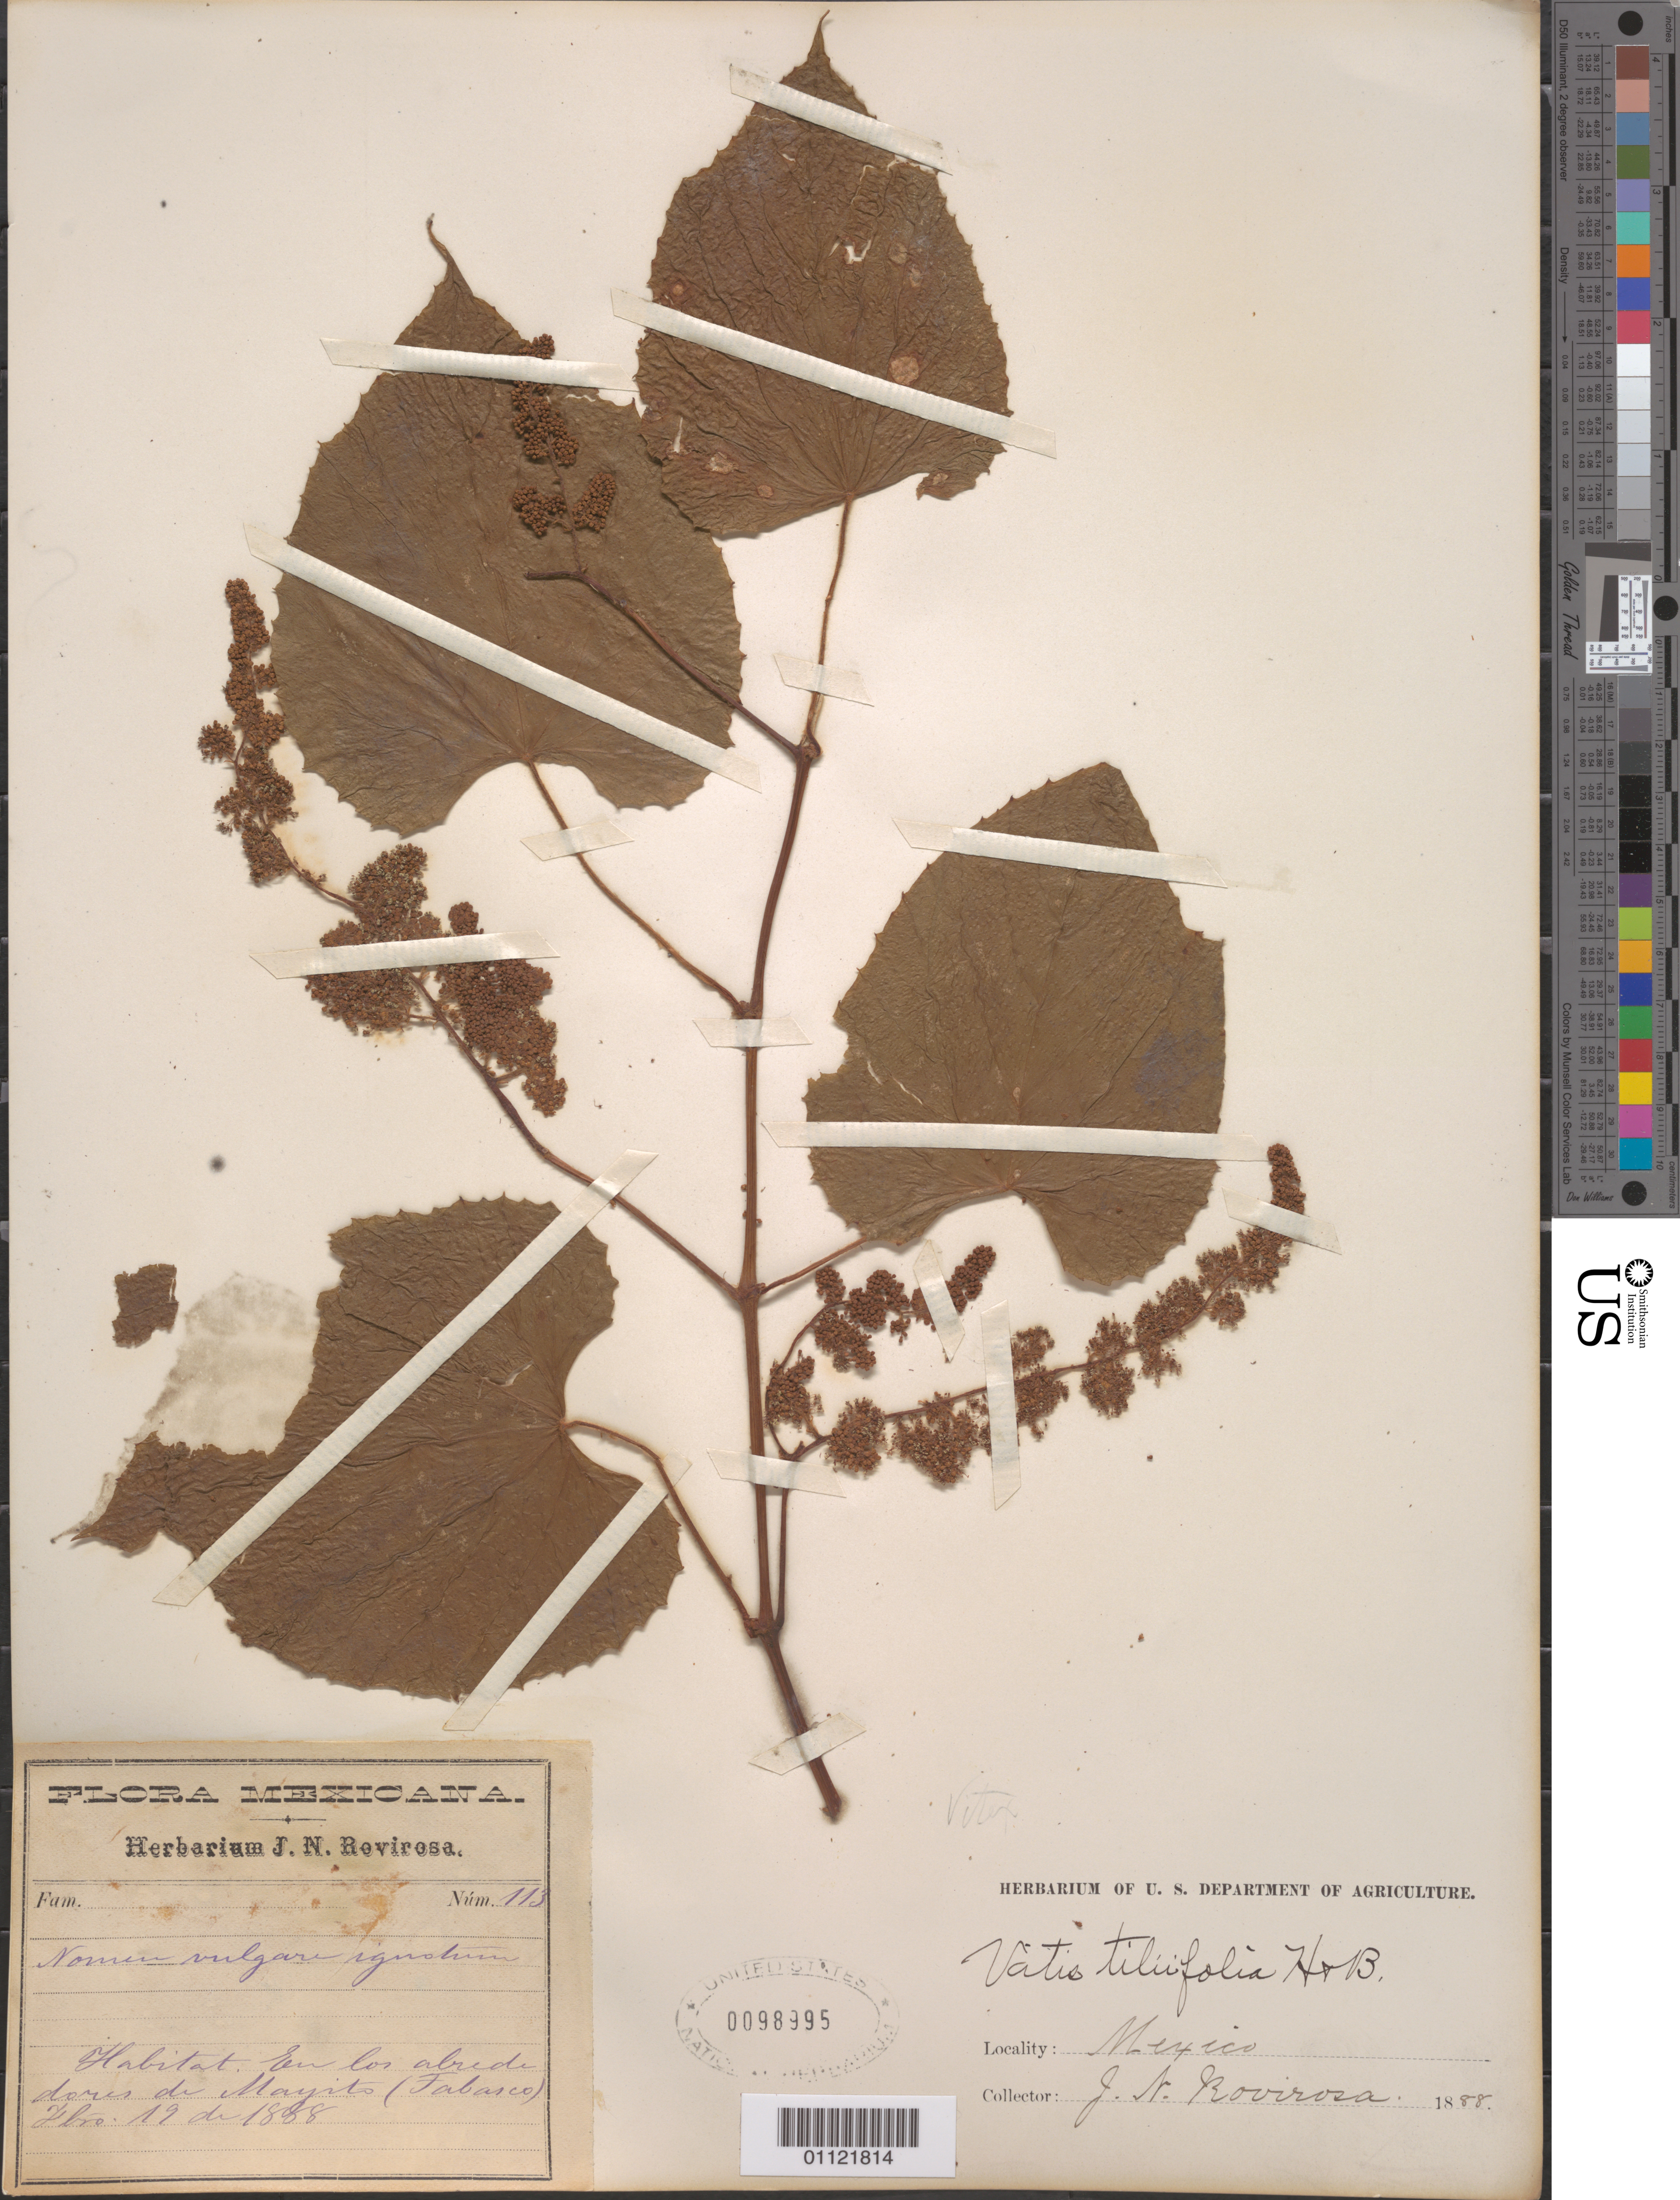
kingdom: Plantae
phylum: Tracheophyta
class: Magnoliopsida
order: Vitales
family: Vitaceae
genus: Vitis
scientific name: Vitis tiliifolia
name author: Humb. & Bonpl. ex Schult.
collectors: J. N. Rovirosa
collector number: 113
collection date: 1888-02-19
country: Mexico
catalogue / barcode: US 98995